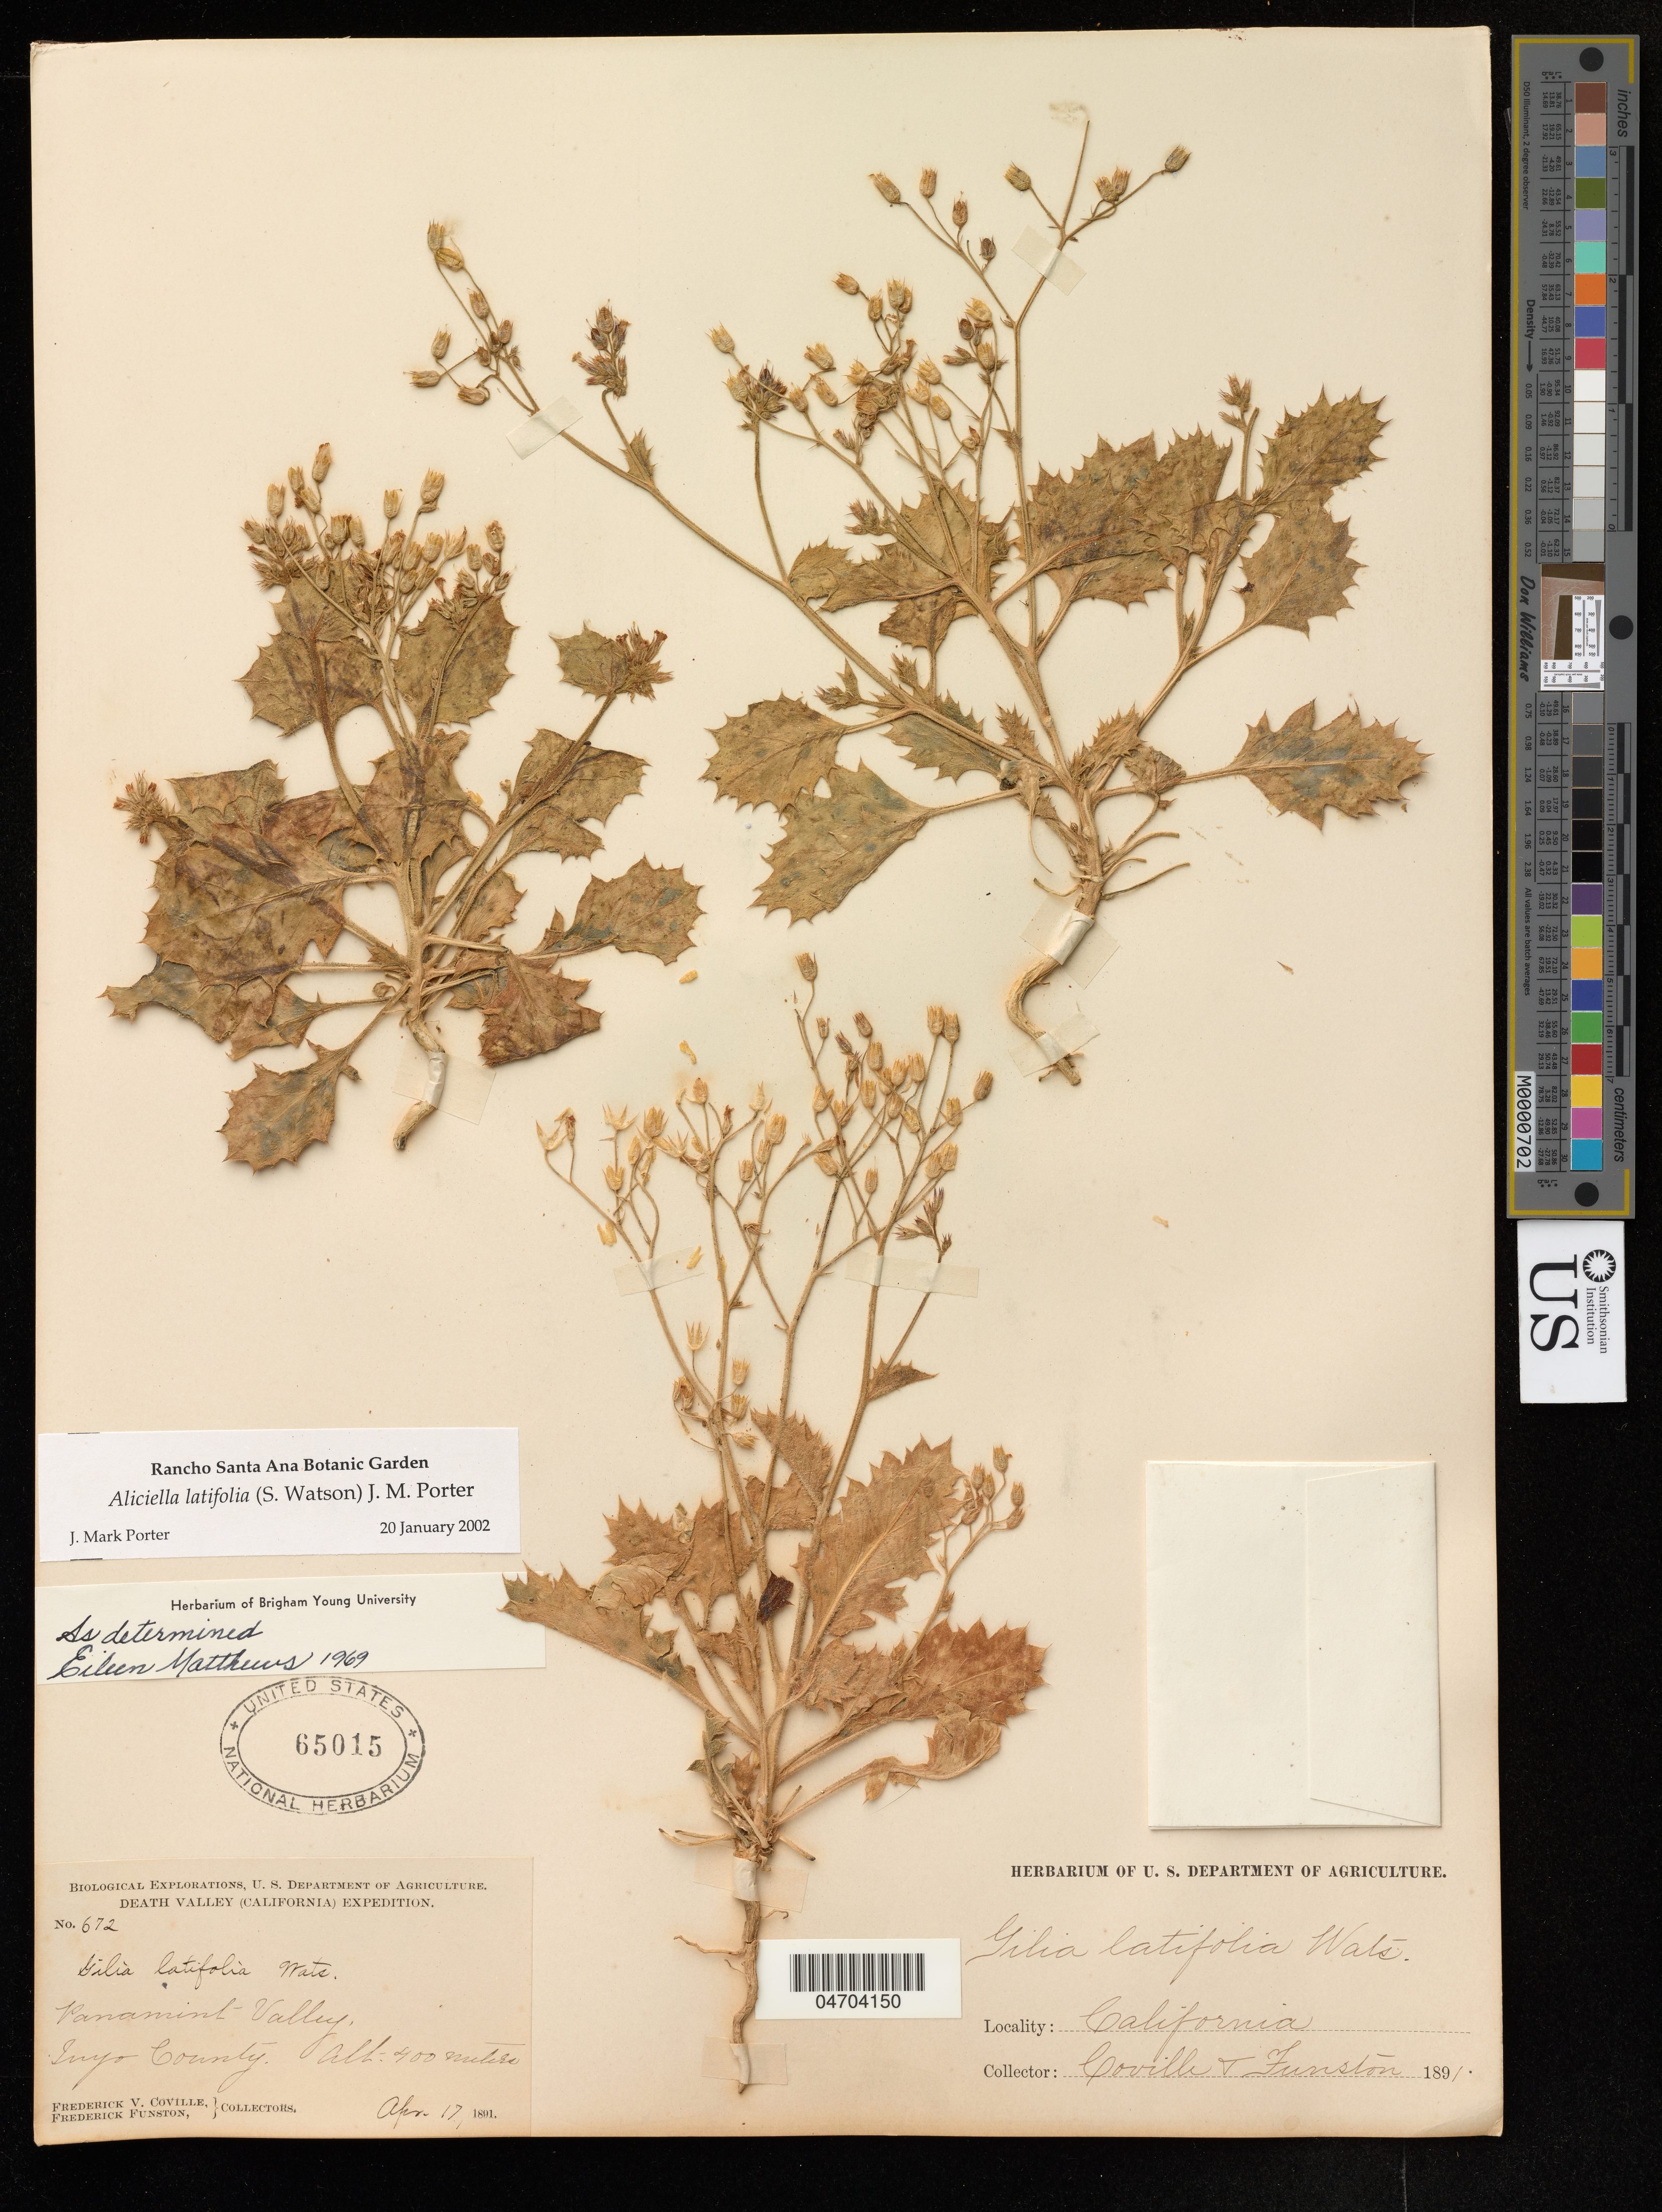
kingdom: Plantae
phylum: Tracheophyta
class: Magnoliopsida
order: Ericales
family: Polemoniaceae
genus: Aliciella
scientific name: Aliciella latifolia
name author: (S. Watson) J.M. Porter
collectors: F. V. Coville & F. Funston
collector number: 672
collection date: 1891-04-17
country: United States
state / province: California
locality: Panamint Valley, Inyo County.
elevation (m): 400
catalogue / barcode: US 65015